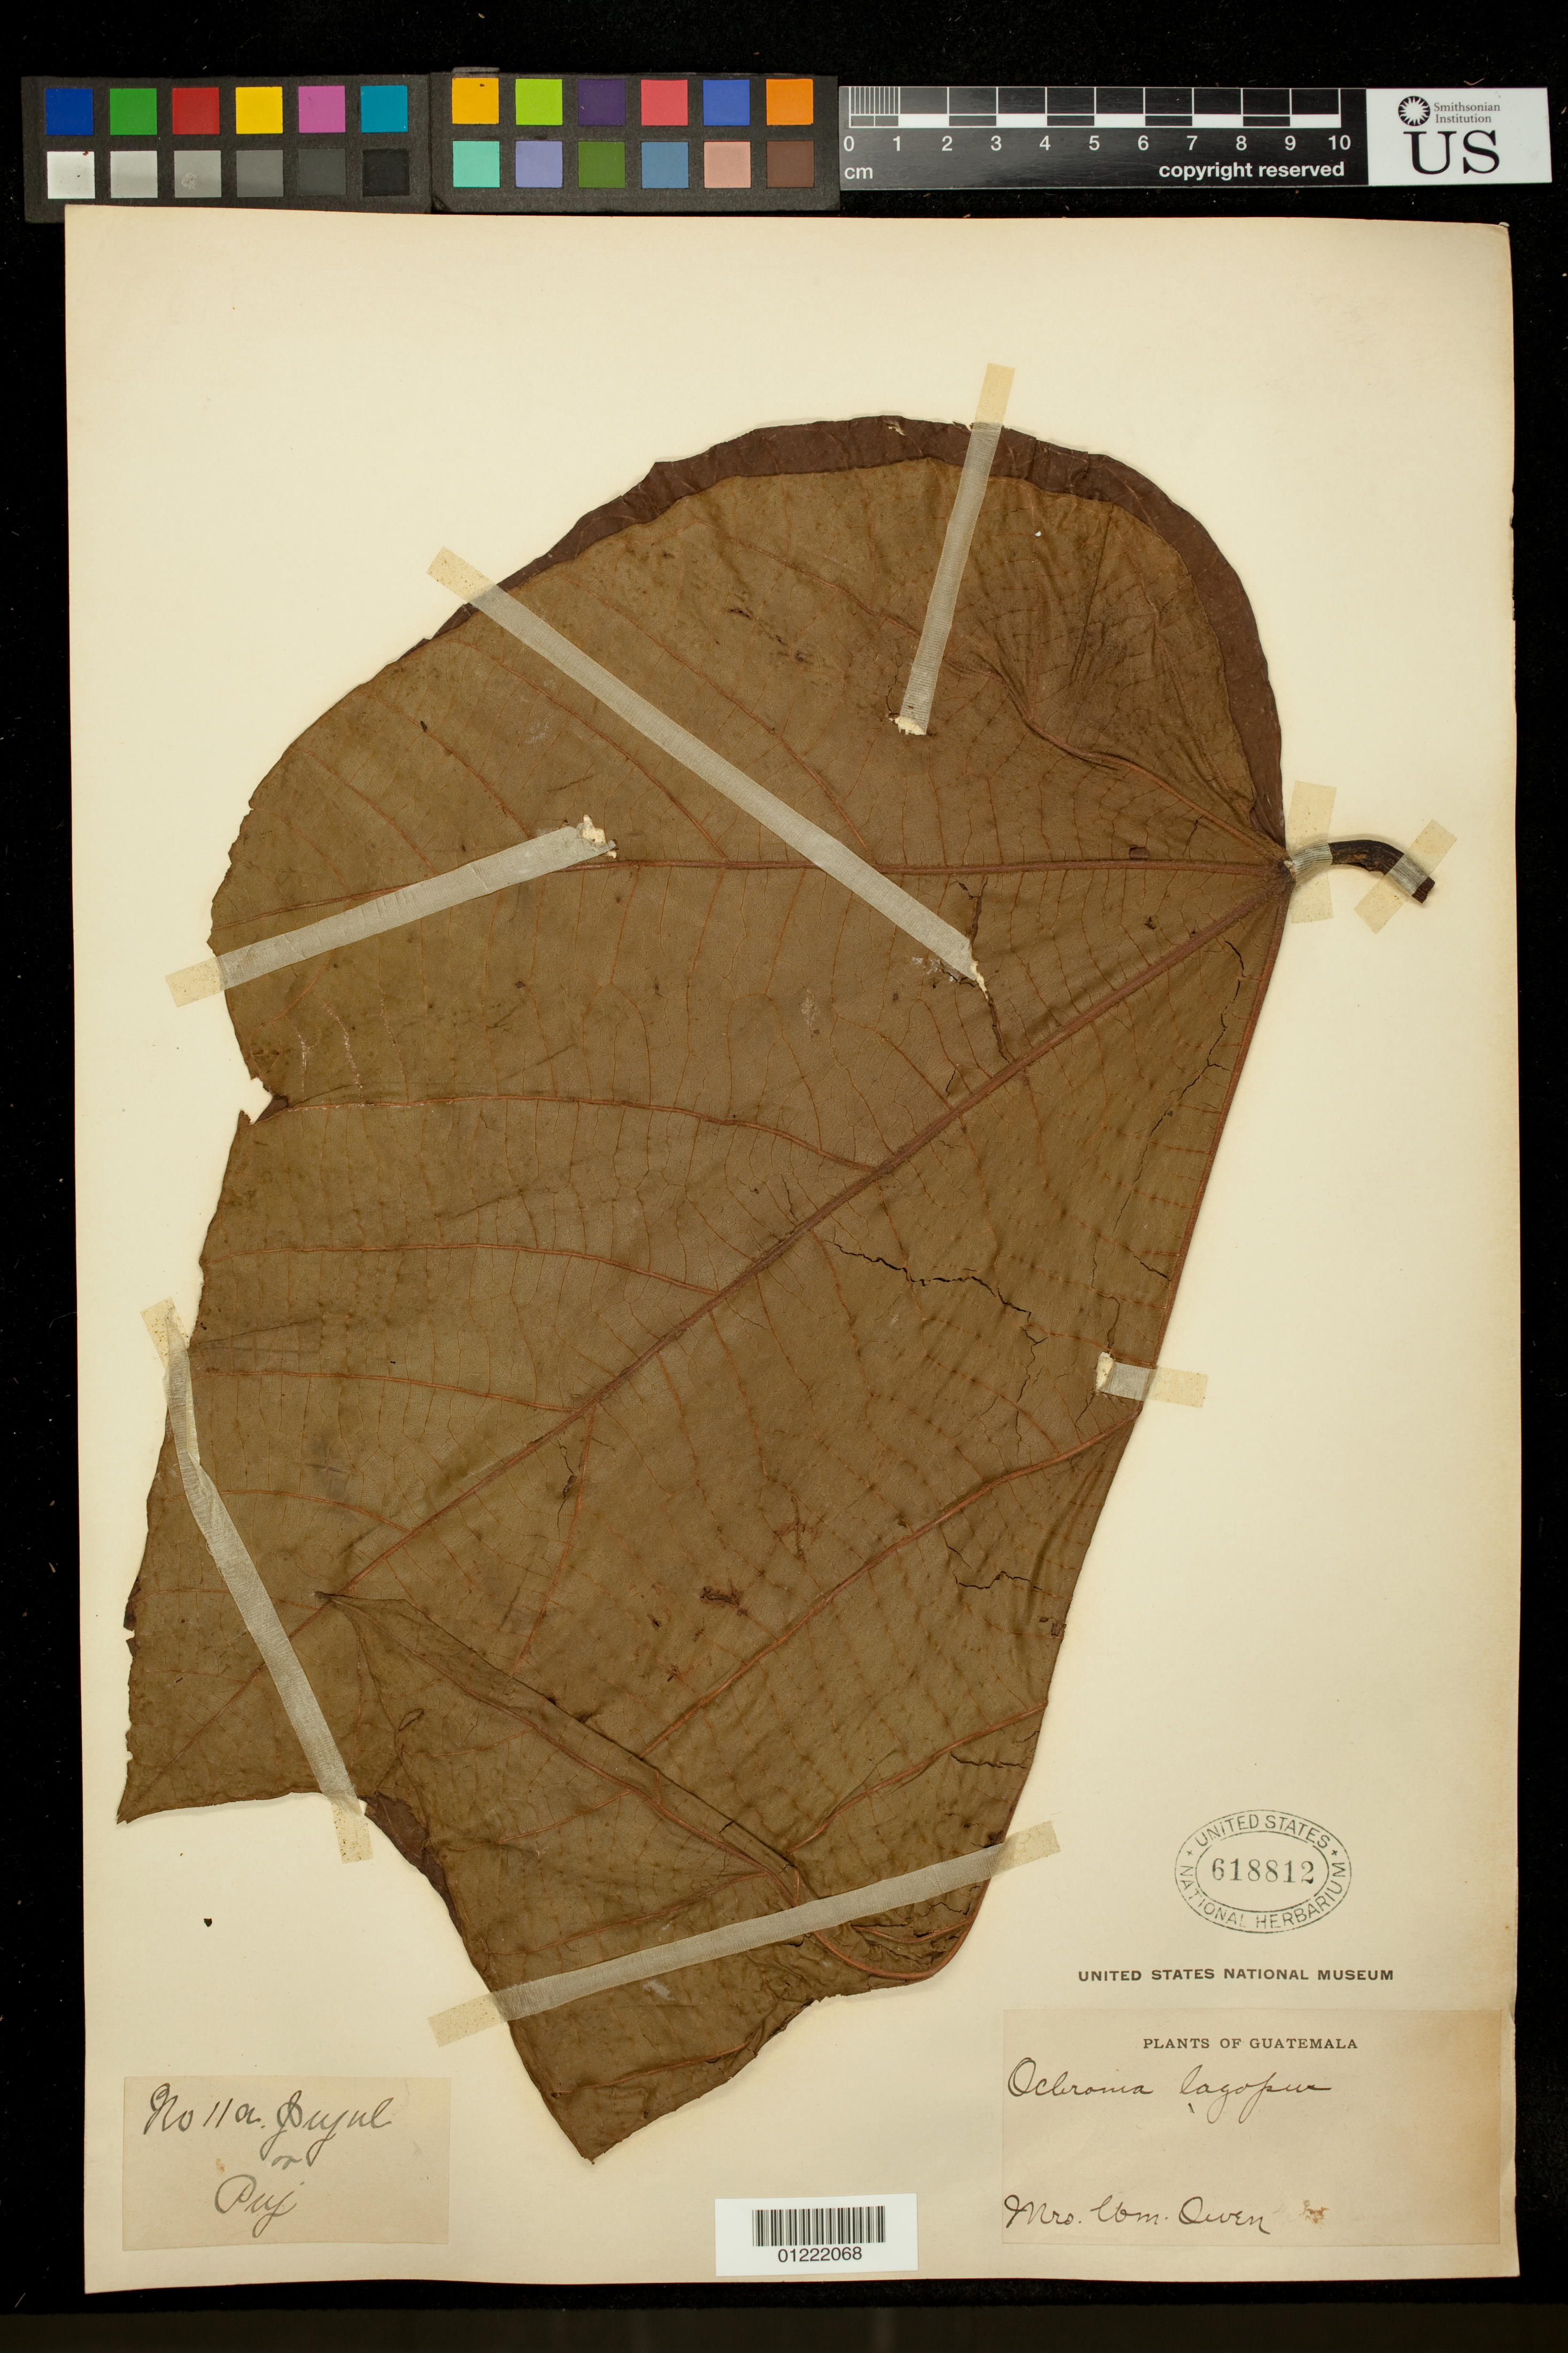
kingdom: Plantae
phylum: Tracheophyta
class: Magnoliopsida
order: Malvales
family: Malvaceae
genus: Ochroma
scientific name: Ochroma pyramidale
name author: (Cav. ex Lam.) Urb.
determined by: Dorr, L. J., (BOT), Smithsonian Institution - National Museum of Natural History (UNITED STATES)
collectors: W. Owen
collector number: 11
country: Guatemala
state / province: Sololá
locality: Pujul or Puj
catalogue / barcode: US 618812